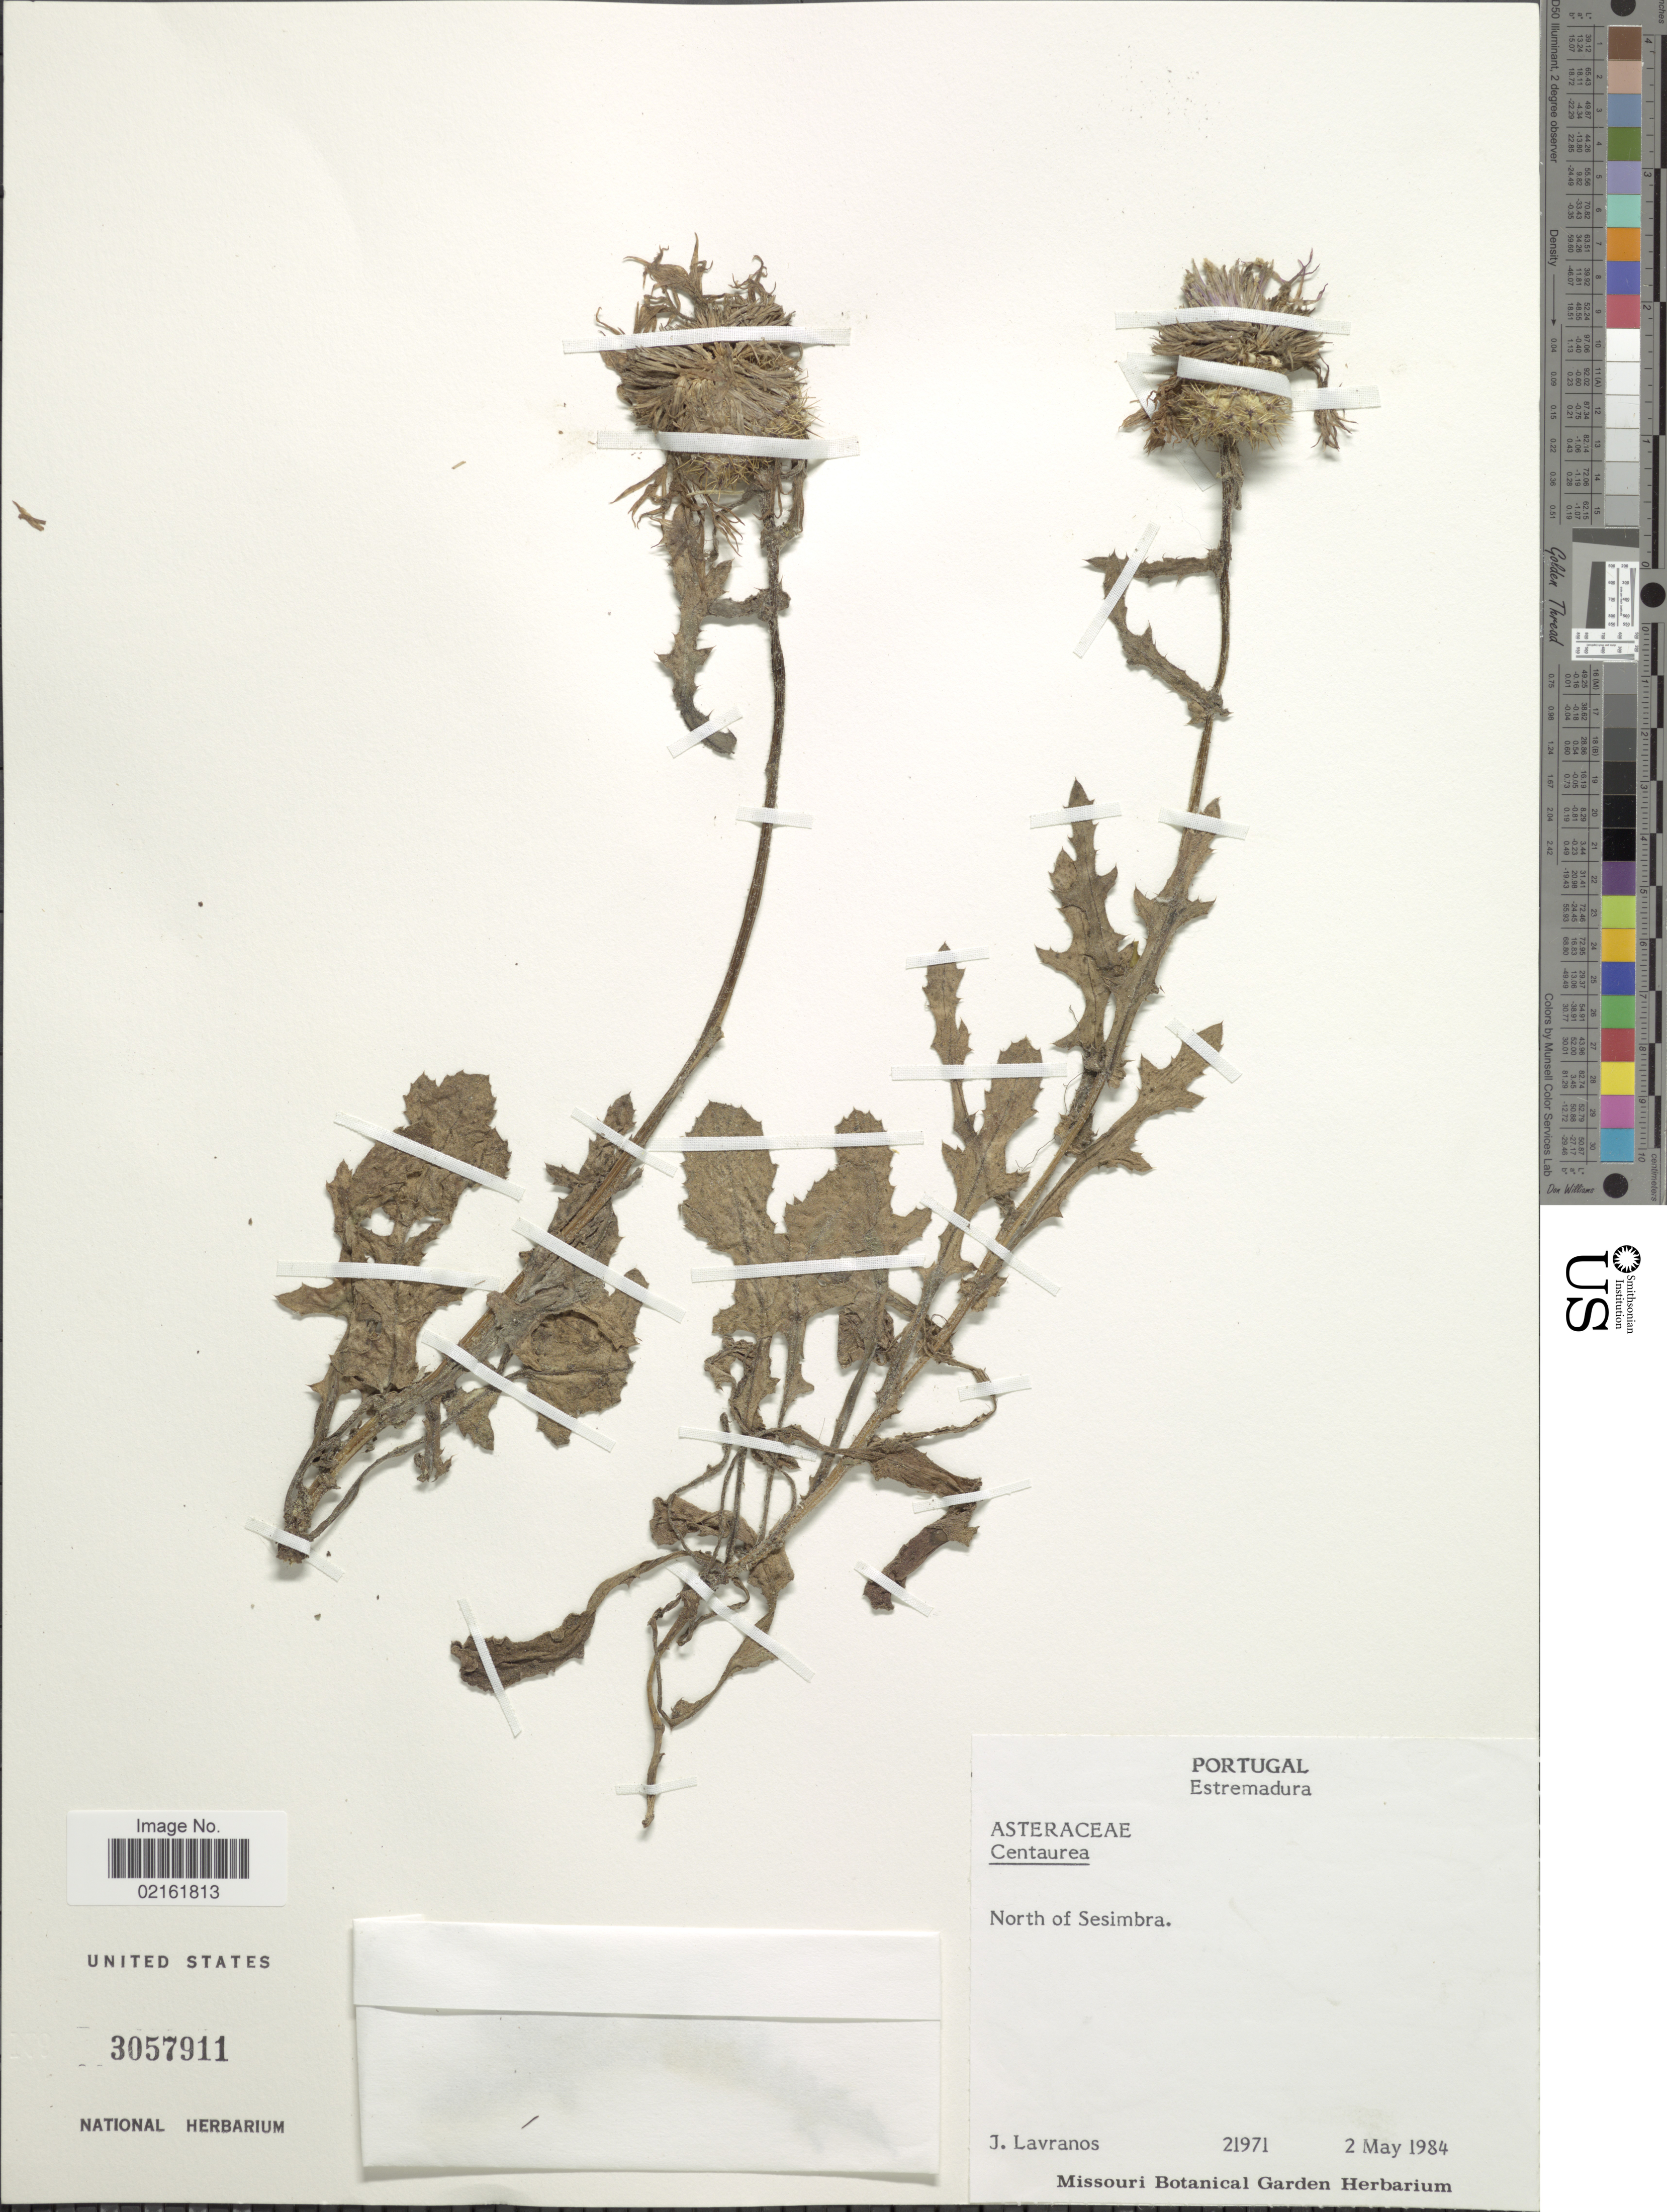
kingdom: Plantae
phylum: Tracheophyta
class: Magnoliopsida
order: Asterales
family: Asteraceae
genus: Centaurea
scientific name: Centaurea sp.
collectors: J. Lavranos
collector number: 21971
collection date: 1984-05-02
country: Portugal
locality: Estremadura, North of Sesimbra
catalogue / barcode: US 3057911